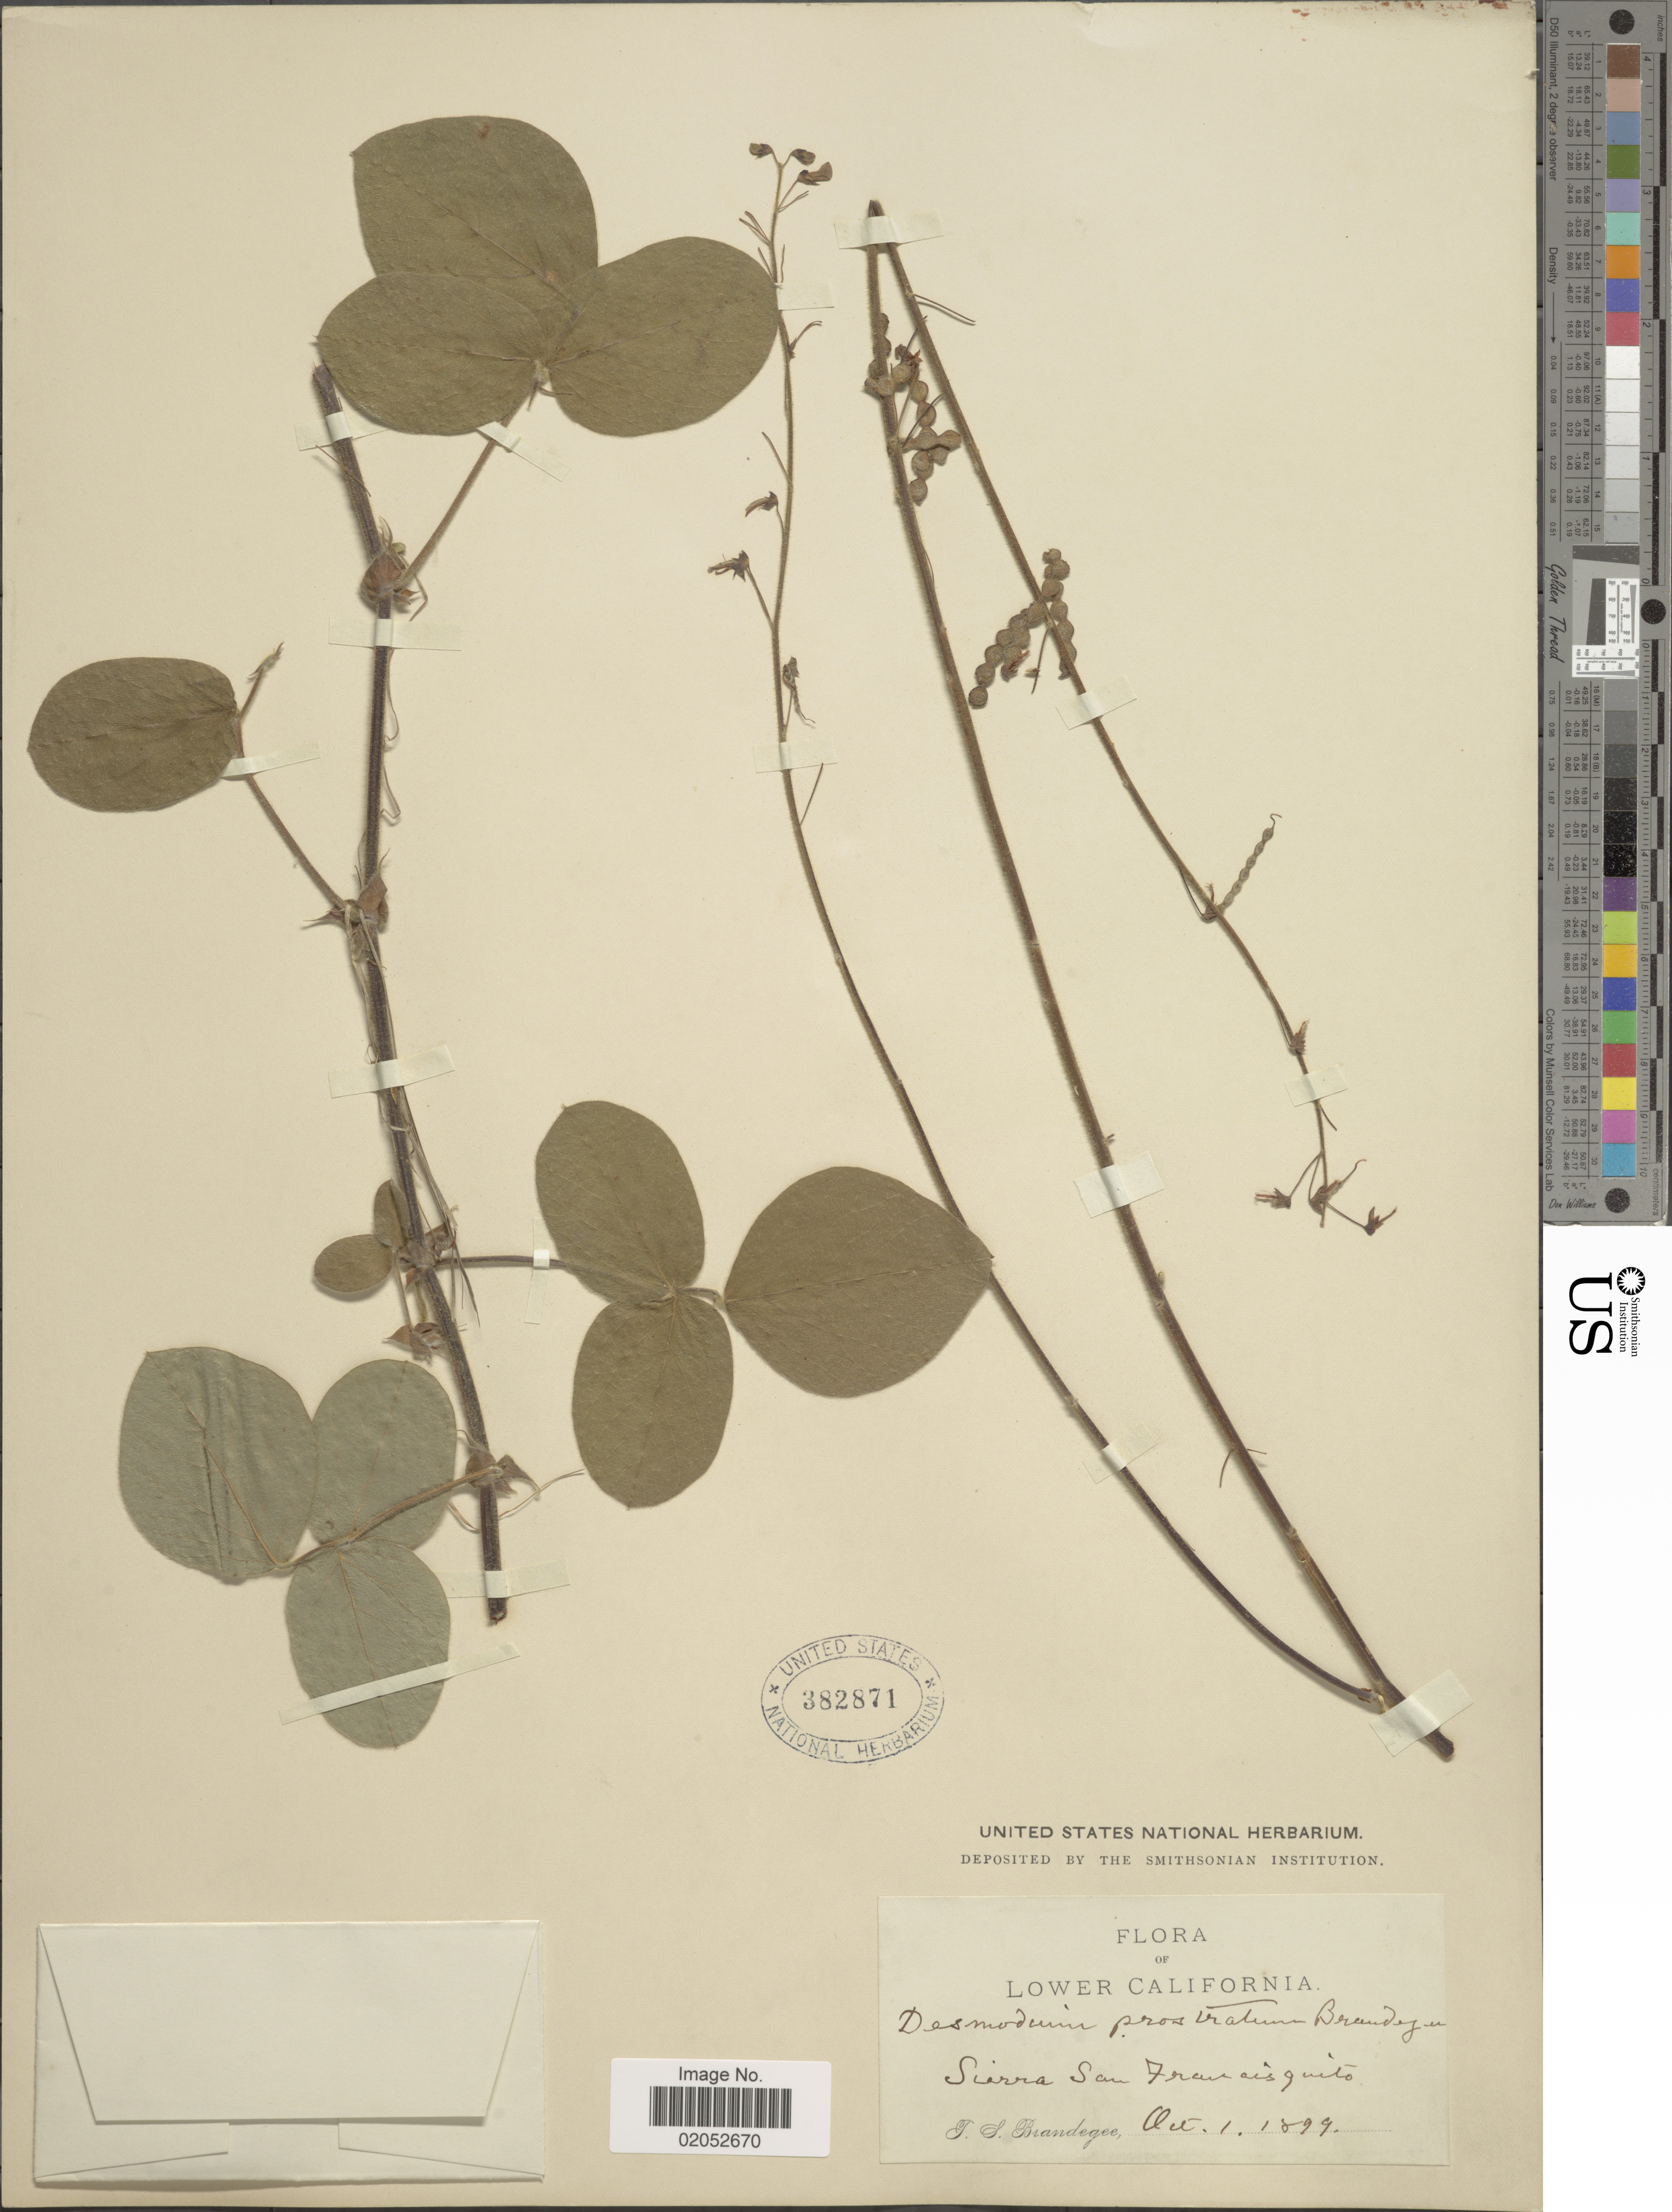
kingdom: Plantae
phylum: Tracheophyta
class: Magnoliopsida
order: Fabales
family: Fabaceae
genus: Desmodium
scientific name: Desmodium prostratum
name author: Brandegee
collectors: T. S. Brandegee (herbarium)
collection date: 1899-10-01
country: Mexico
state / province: Baja California Sur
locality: Lower California, Sierra San Francaisquito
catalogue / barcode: US 382871